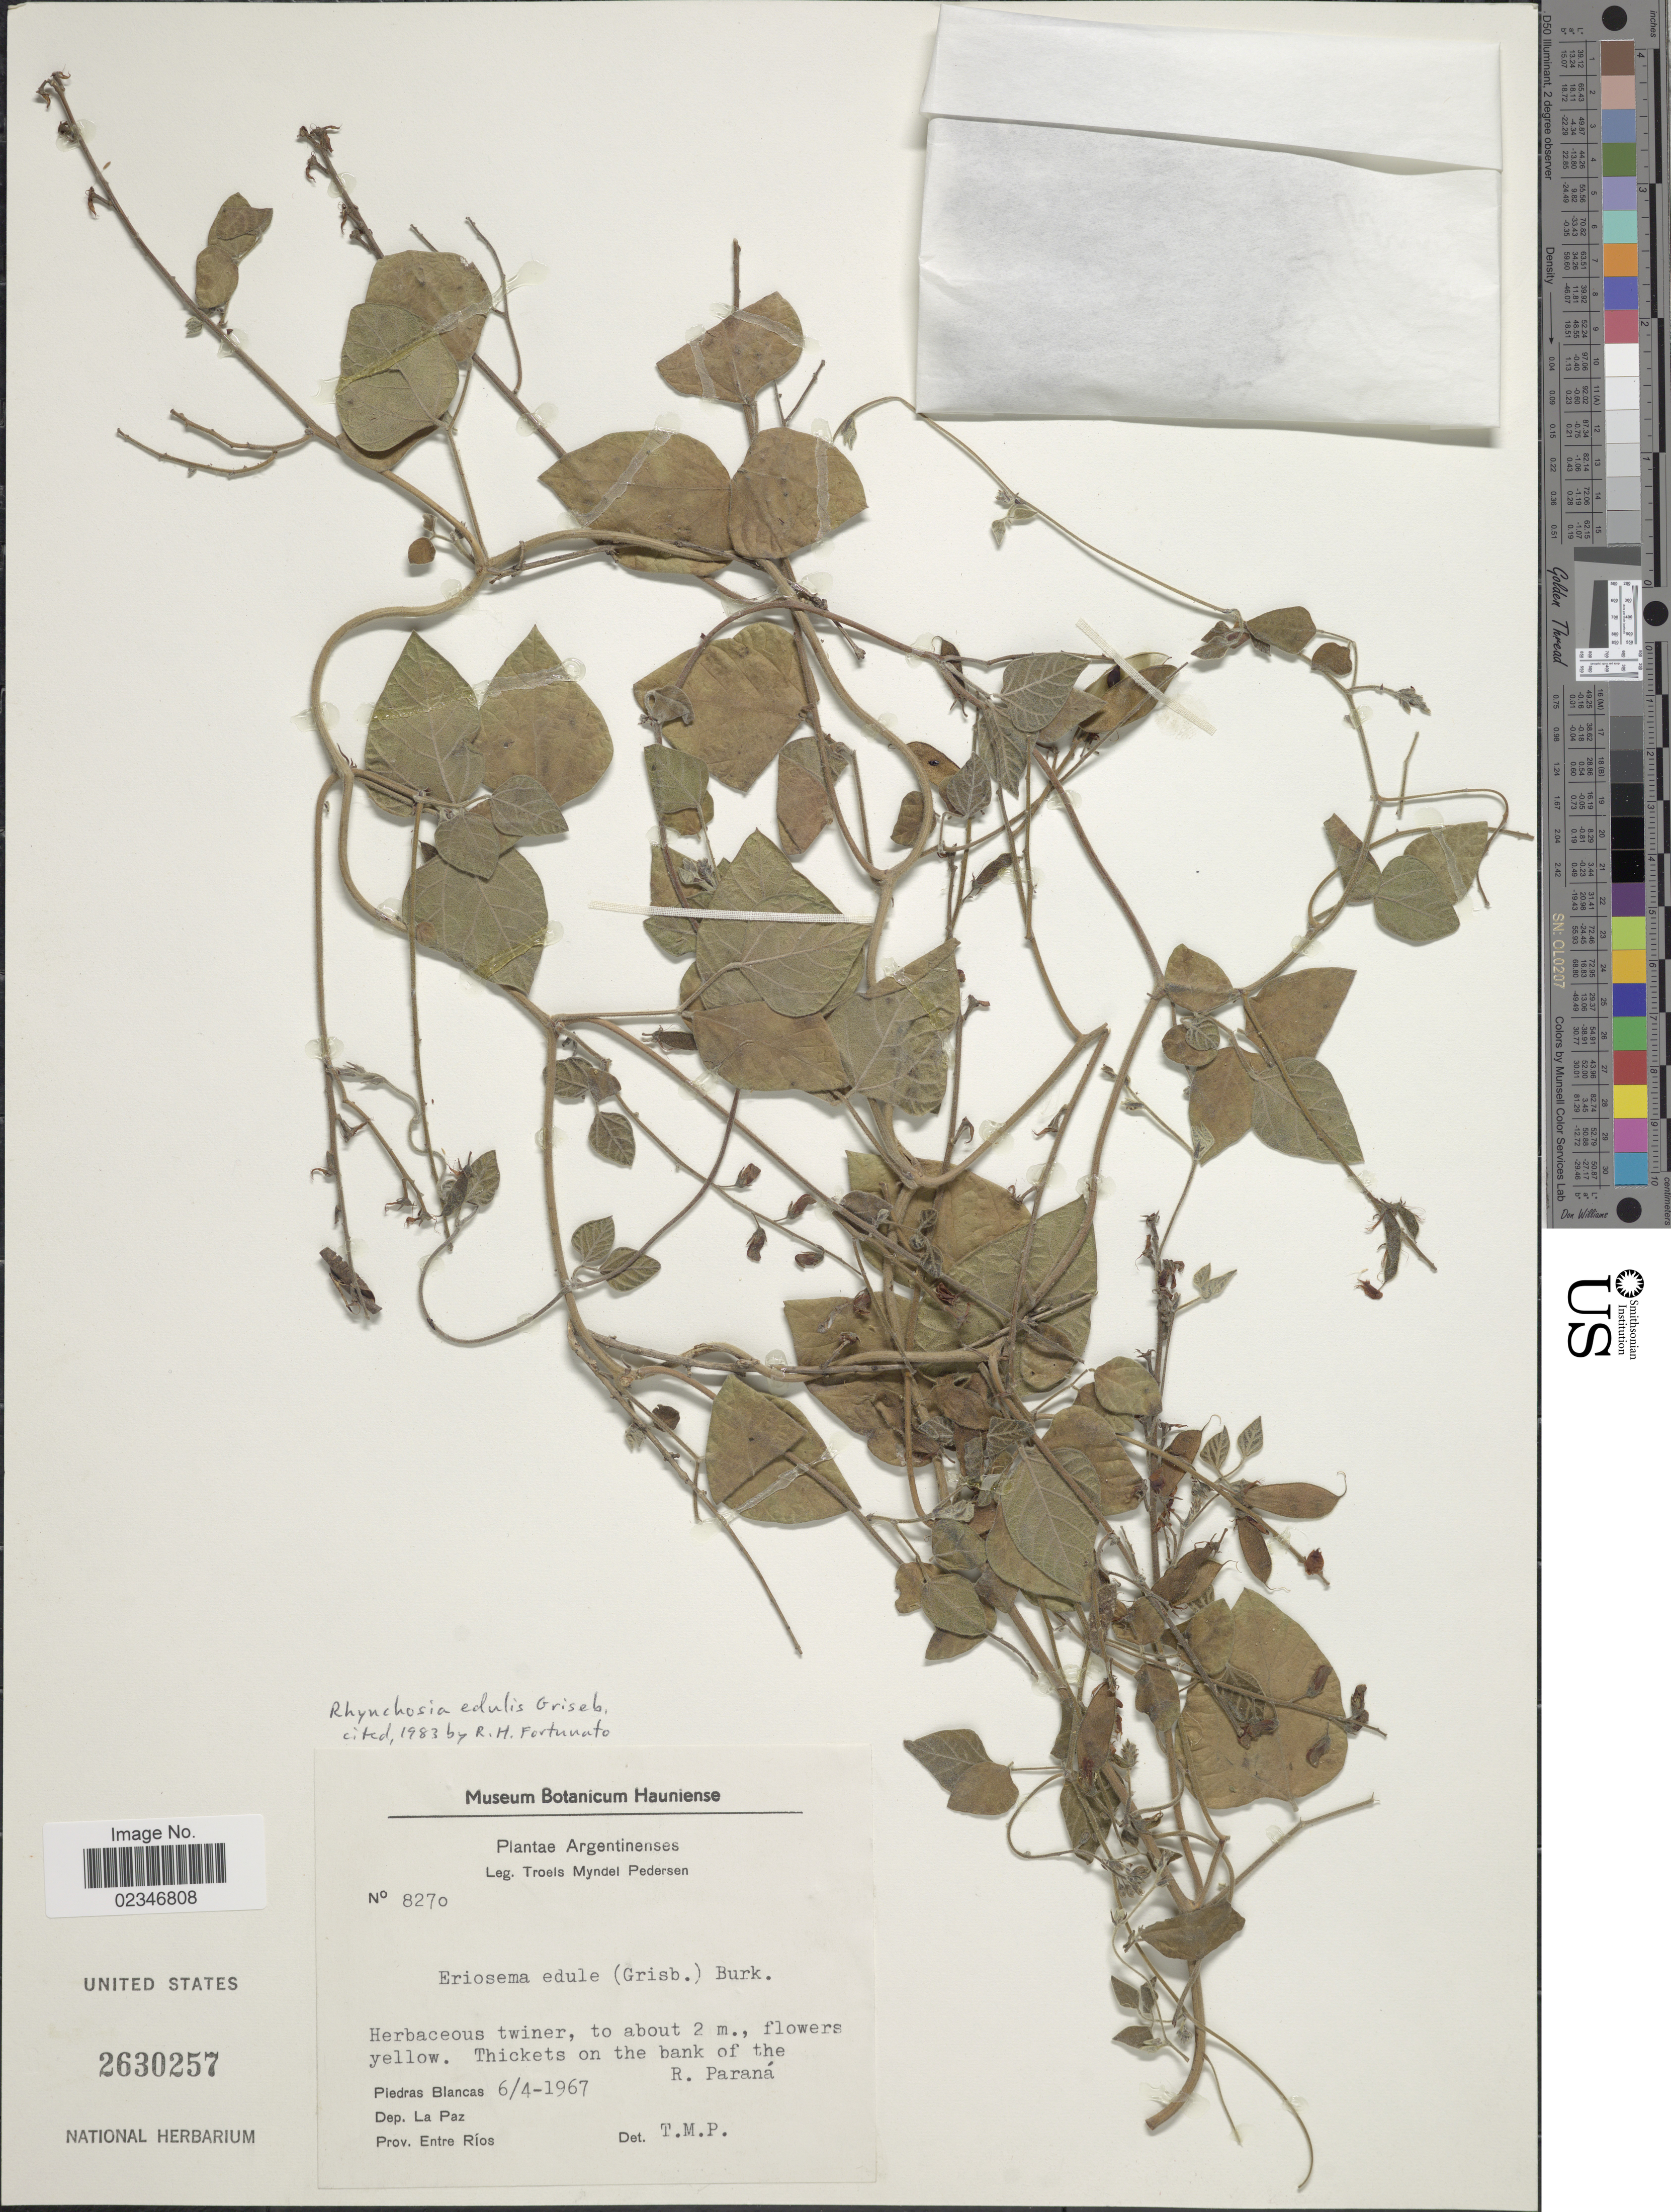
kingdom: Plantae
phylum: Tracheophyta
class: Magnoliopsida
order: Fabales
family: Fabaceae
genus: Rhynchosia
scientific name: Rhynchosia edulis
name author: Griseb.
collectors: T. Pederson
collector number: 8270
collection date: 1967-04-06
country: Argentina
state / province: Entre Rios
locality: Thickets on the bank of the R. Parana, Piedras Blancas, Dep. La Paz., Prov. Entre Rios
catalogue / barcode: US 2630257